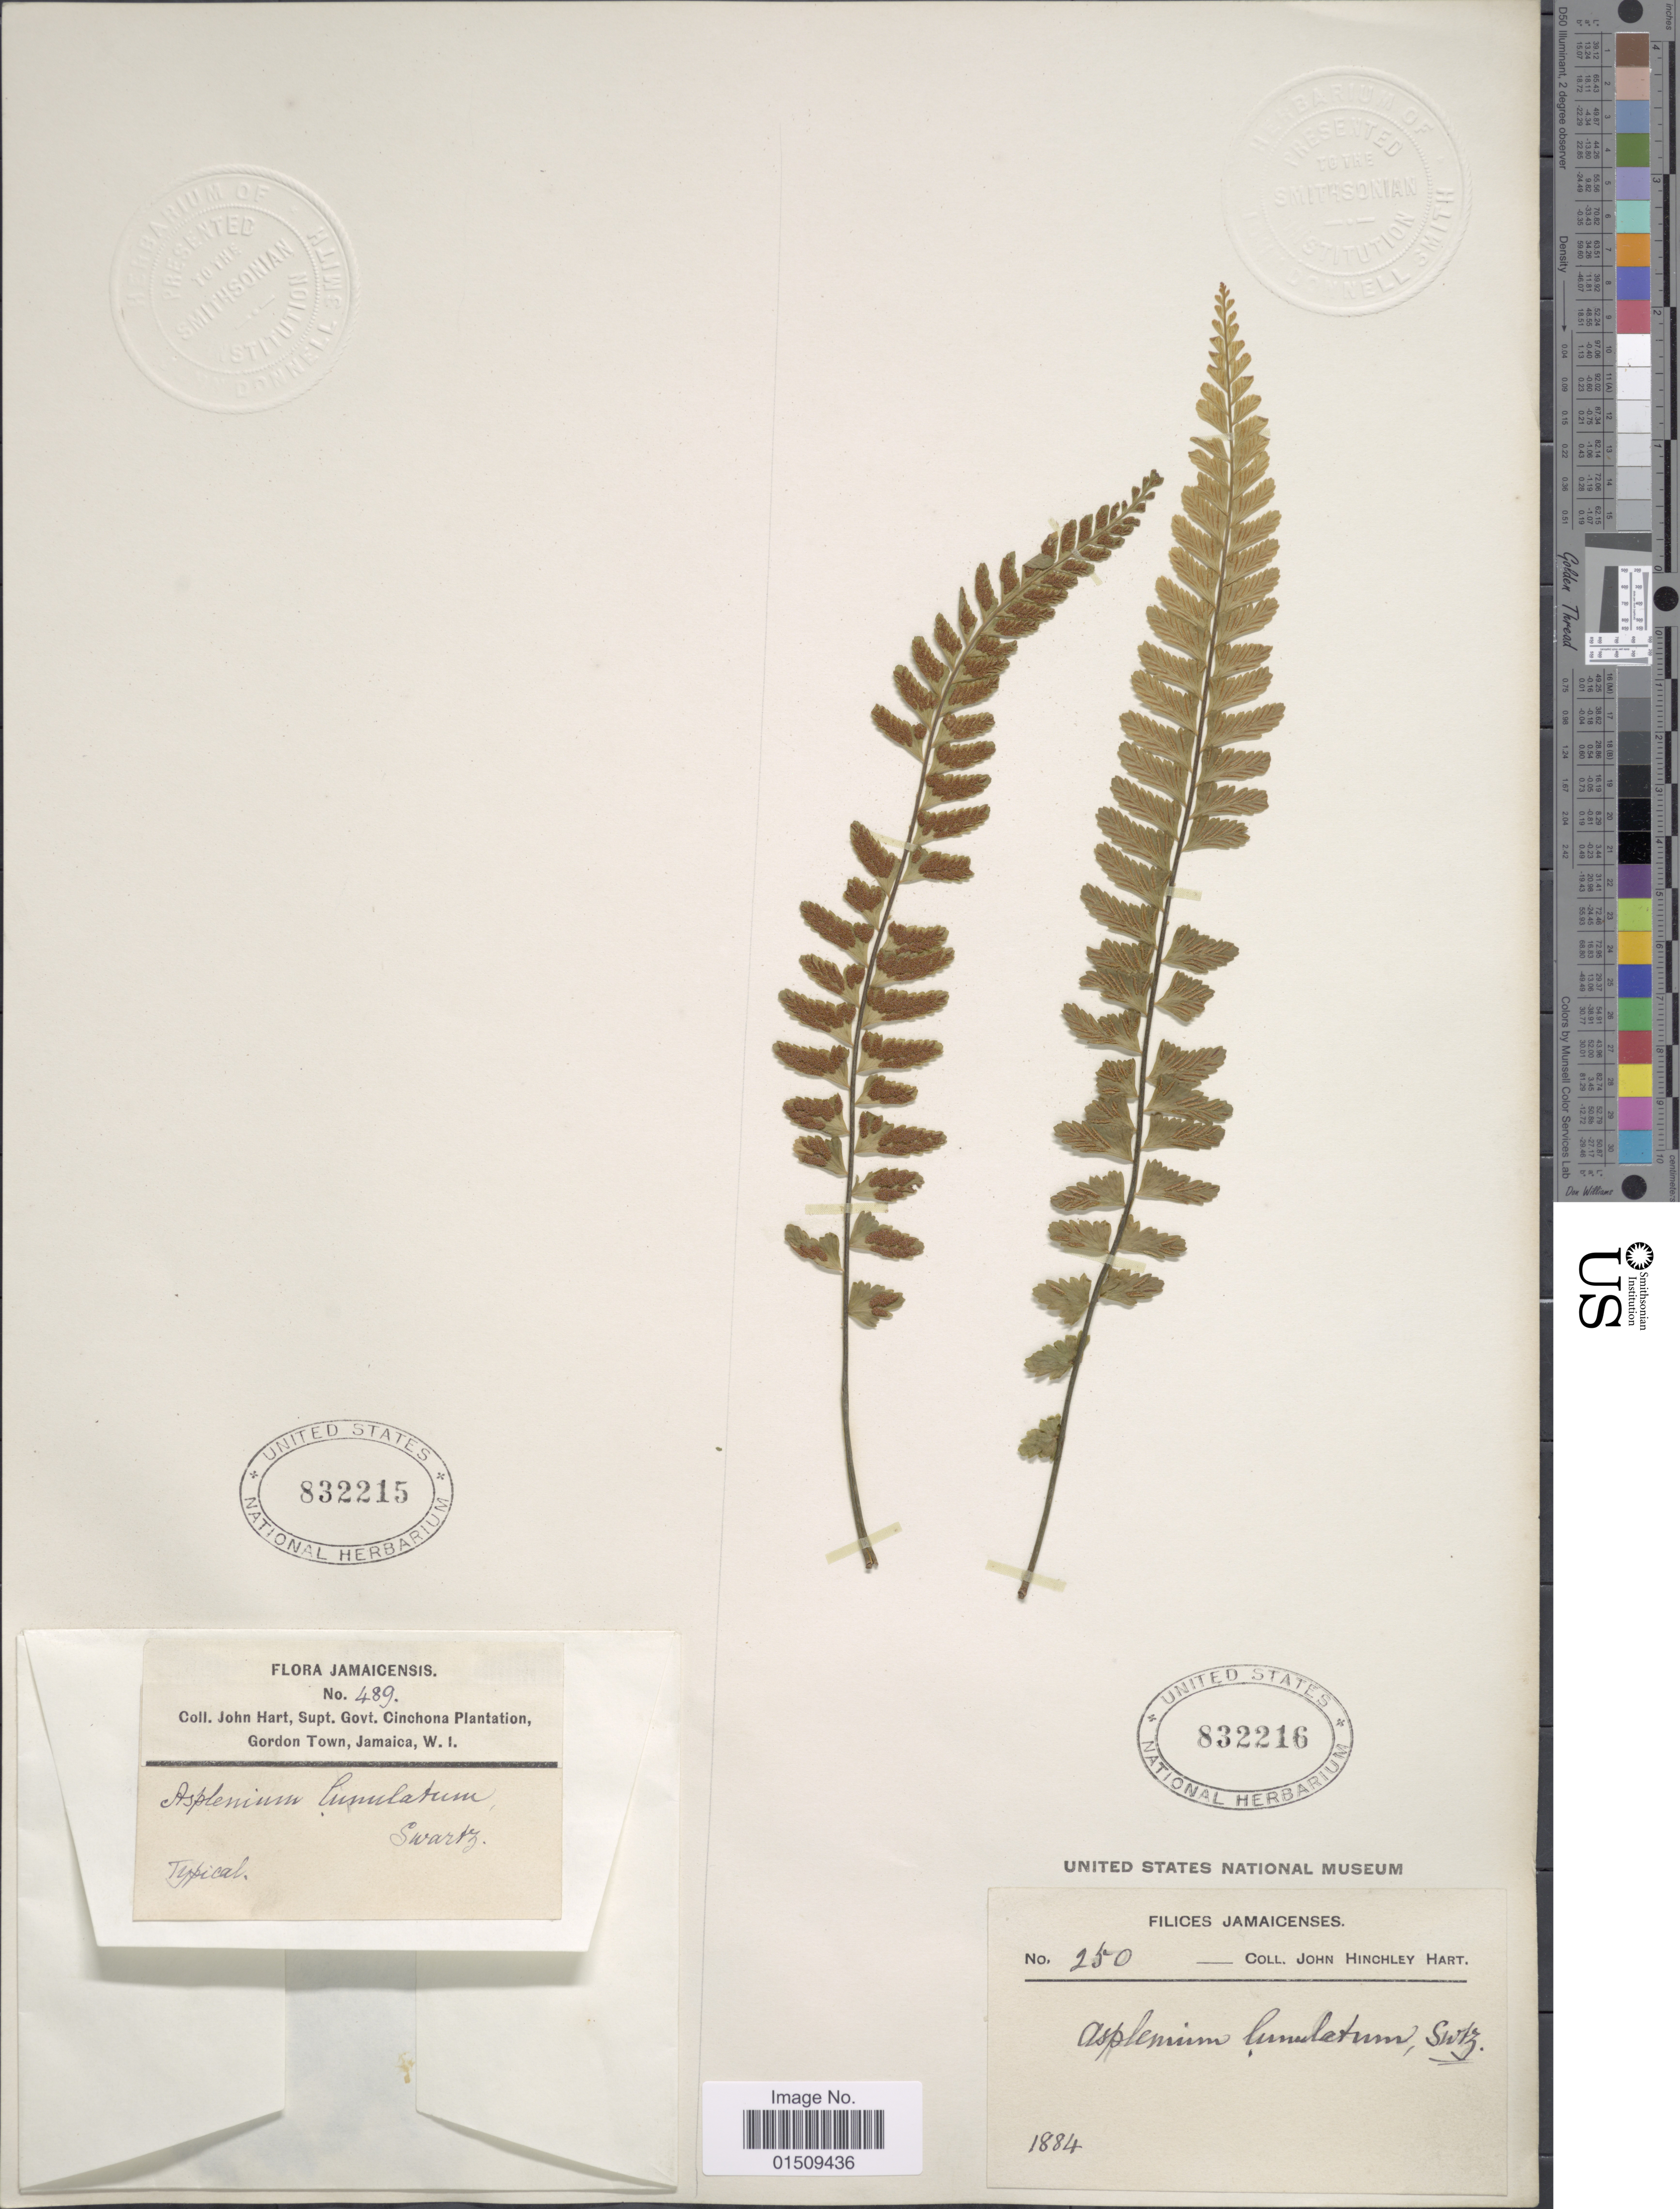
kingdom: Plantae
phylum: Tracheophyta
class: Polypodiopsida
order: Polypodiales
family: Aspleniaceae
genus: Asplenium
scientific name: Asplenium rhomboidale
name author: Desv.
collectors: J. H. Hart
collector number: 489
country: Jamaica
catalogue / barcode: US 832215